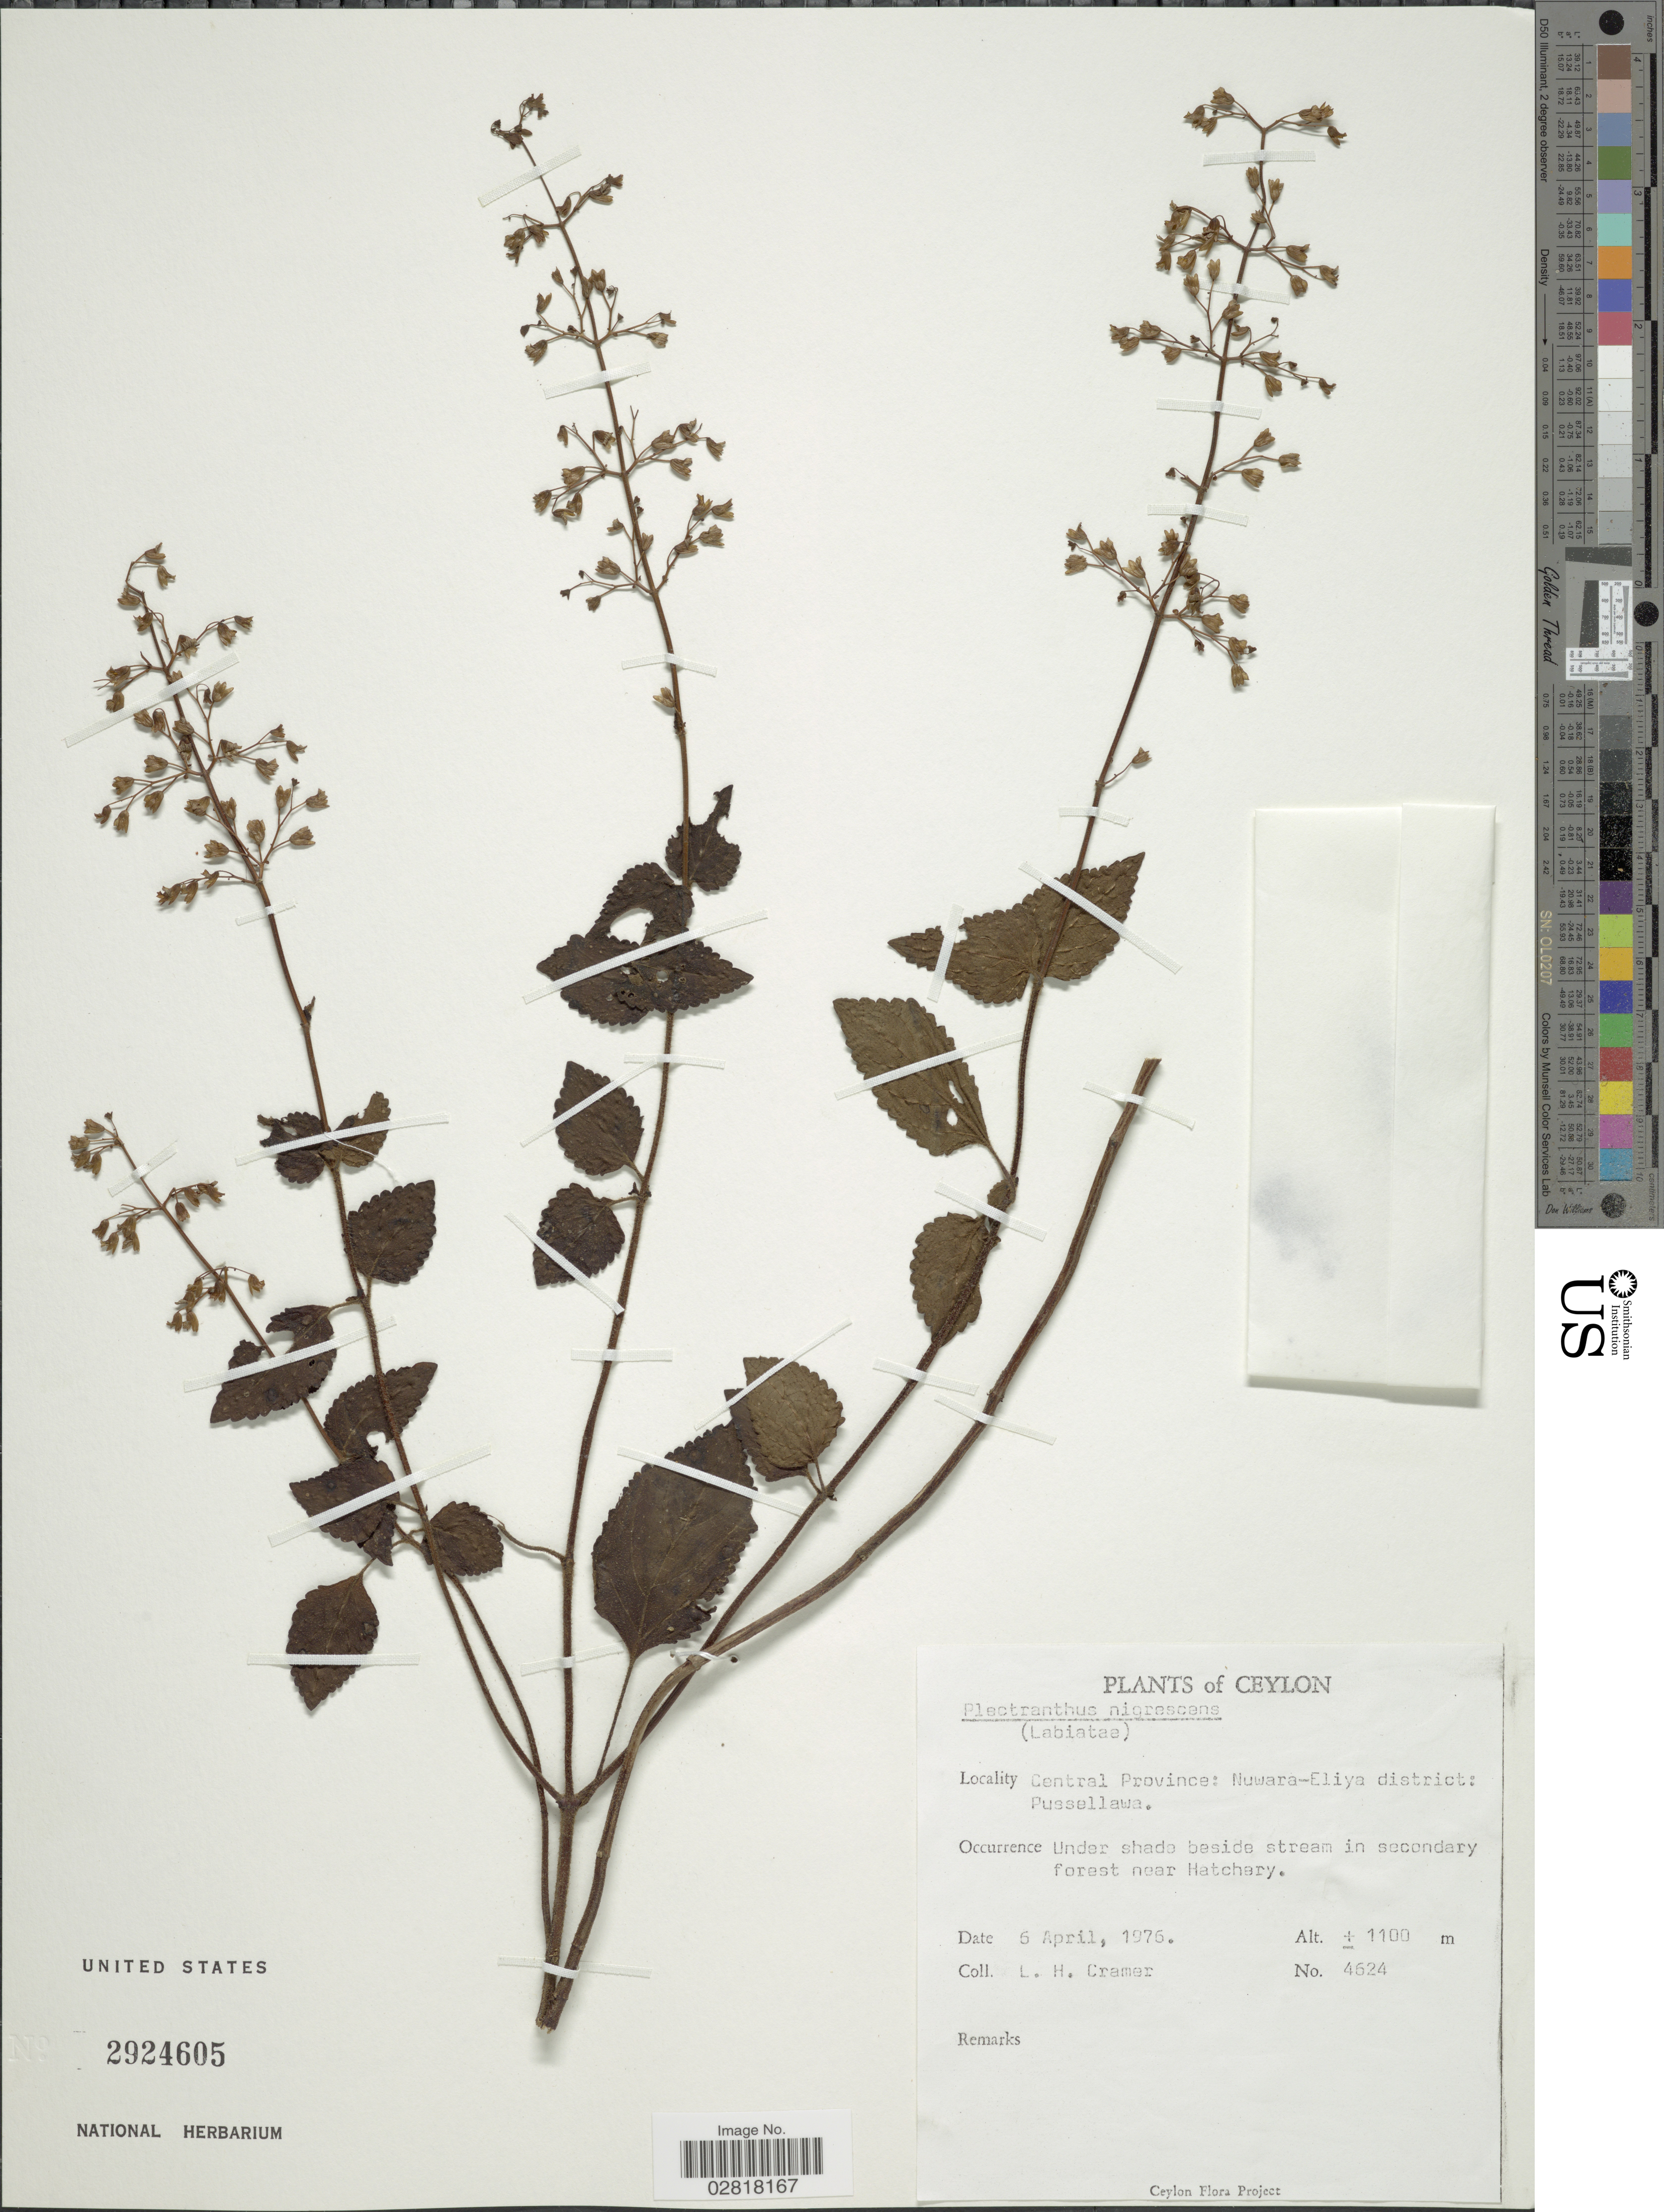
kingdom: Plantae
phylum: Tracheophyta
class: Magnoliopsida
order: Lamiales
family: Lamiaceae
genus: Plectranthus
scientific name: Plectranthus nigrescens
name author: Benth.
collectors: L. H. Cramer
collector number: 4624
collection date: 1976-04-06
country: Sri Lanka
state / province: Central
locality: Ceylon, Nuwara-Eliya district: Pussellawa.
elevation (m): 1100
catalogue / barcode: US 2924605